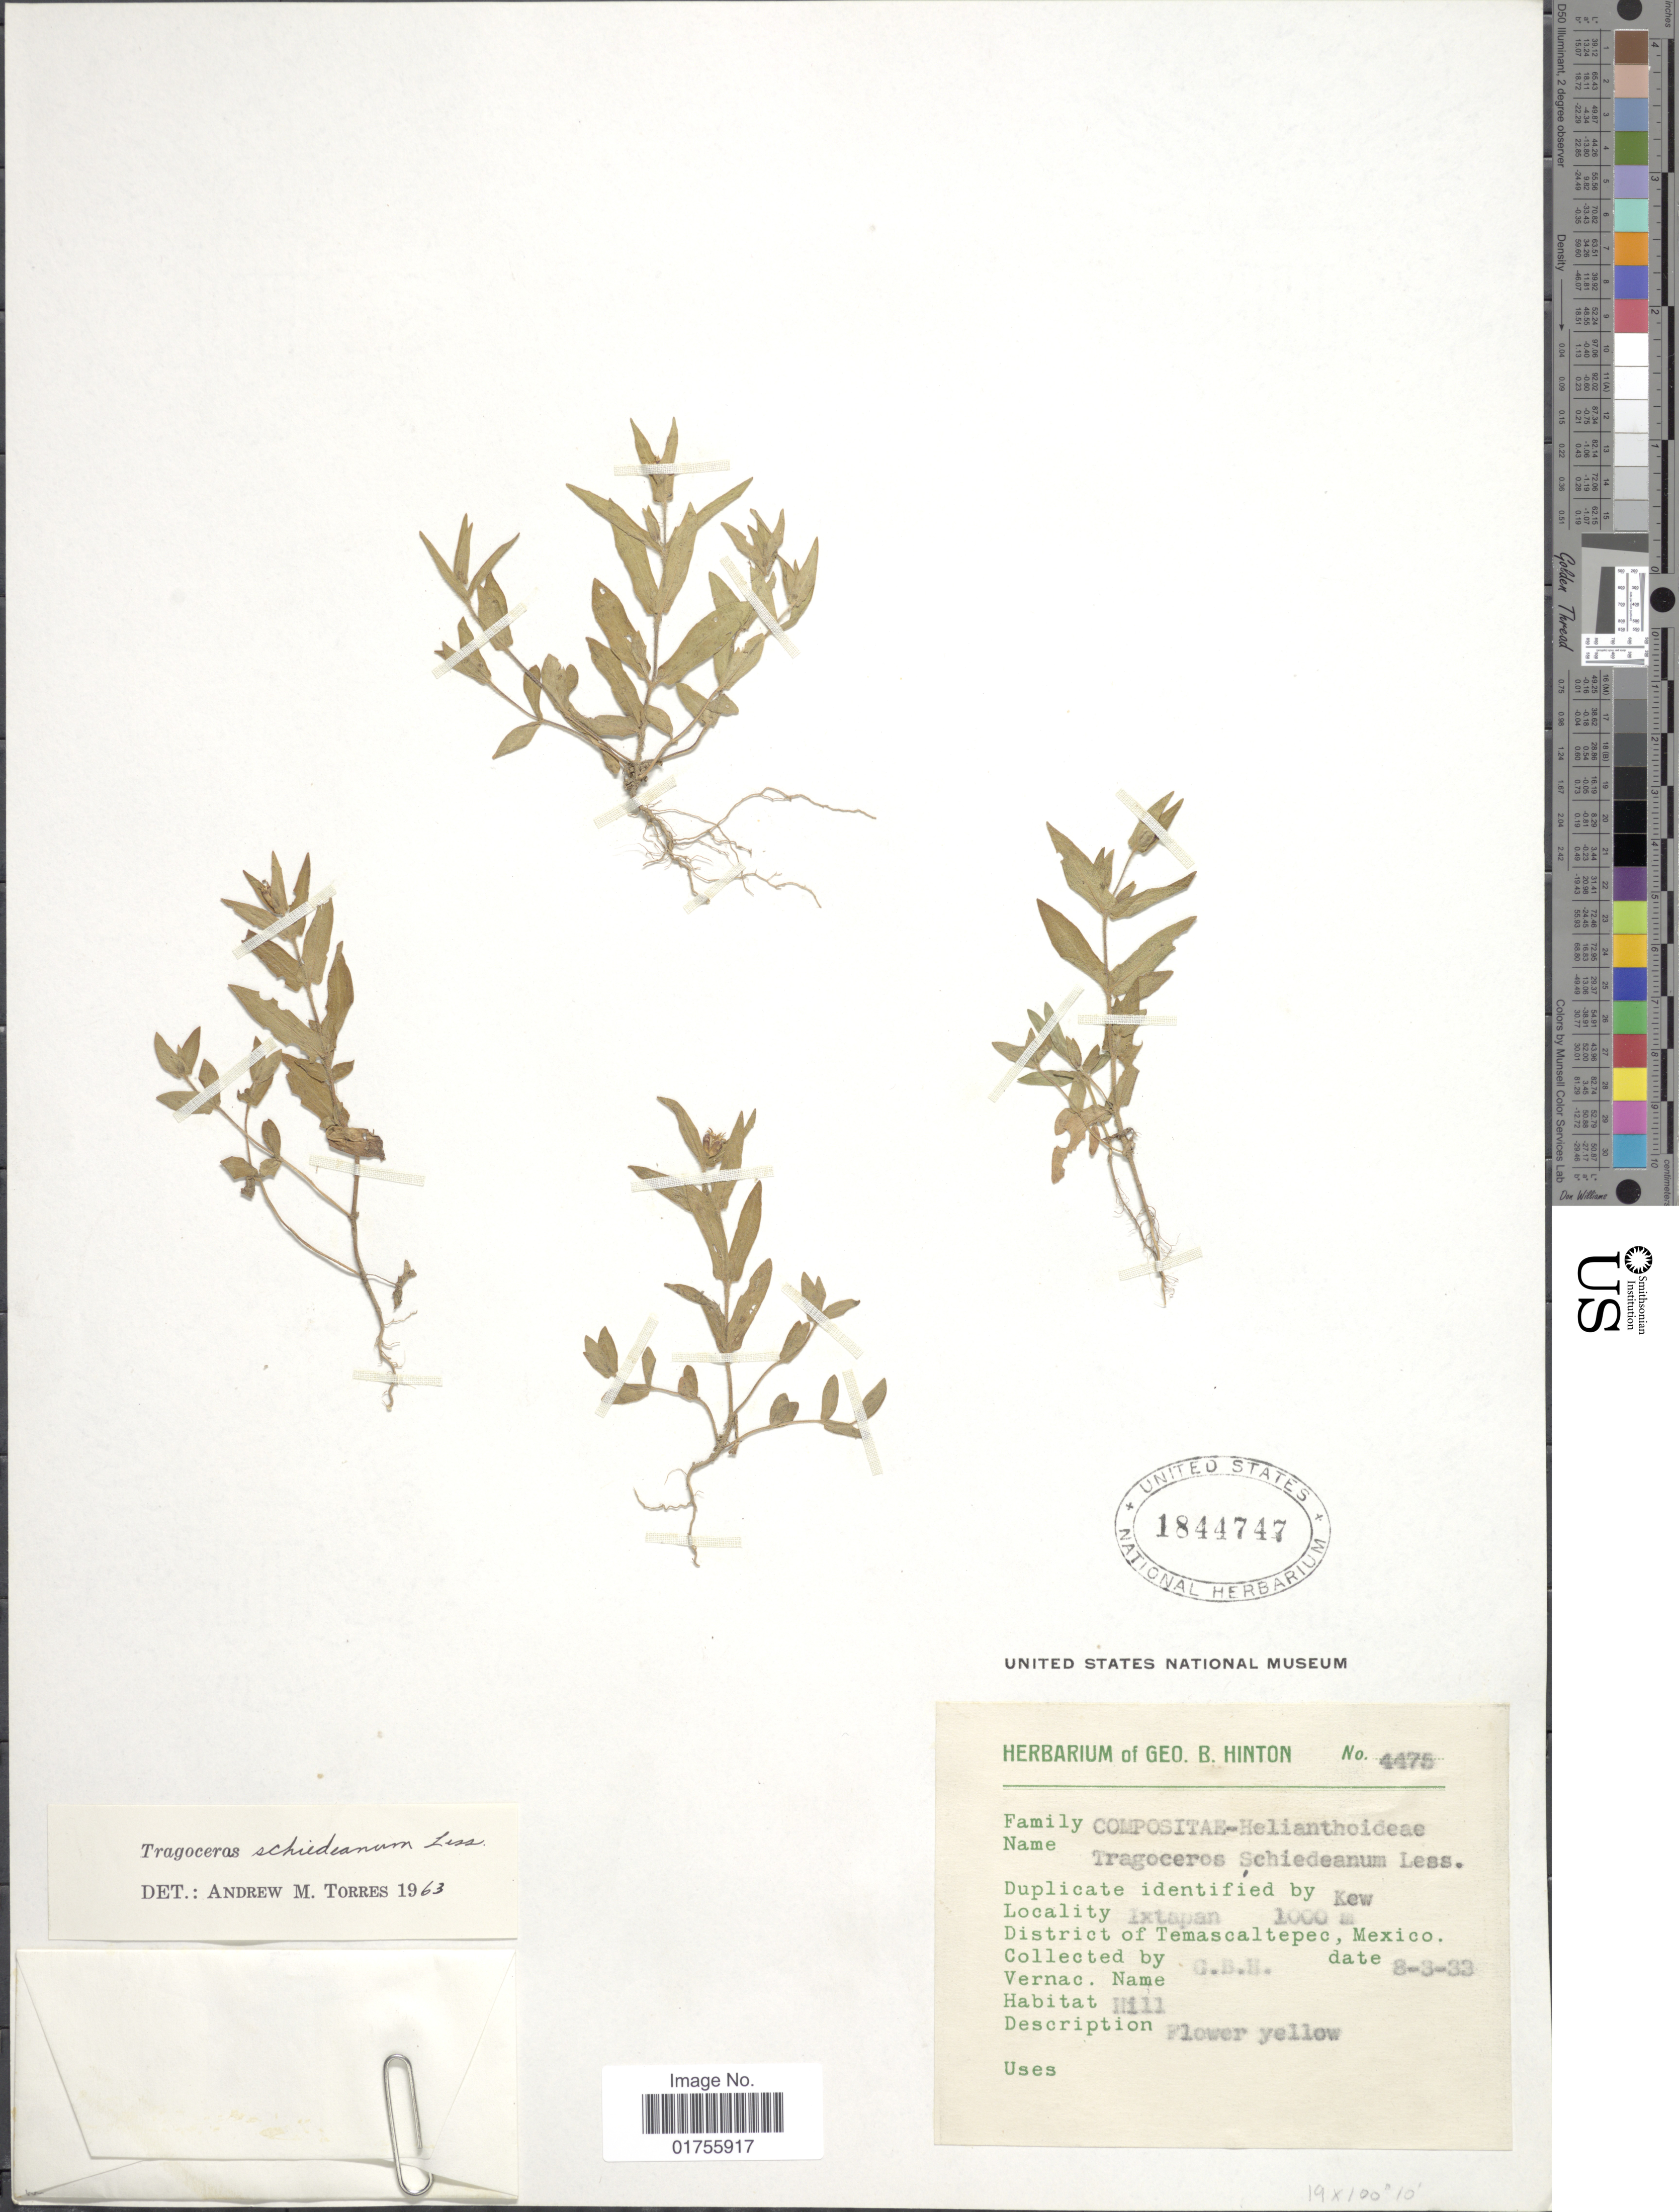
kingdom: Plantae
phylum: Tracheophyta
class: Magnoliopsida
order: Asterales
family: Asteraceae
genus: Tragoceros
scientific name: Tragoceros schiedeanum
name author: Less.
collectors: G. B. Hinton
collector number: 4475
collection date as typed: Transcribed d/m/y: 8/3/33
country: Mexico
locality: Ixtapan, District of Temascaltepec, Mexico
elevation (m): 1000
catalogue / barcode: US 1844747